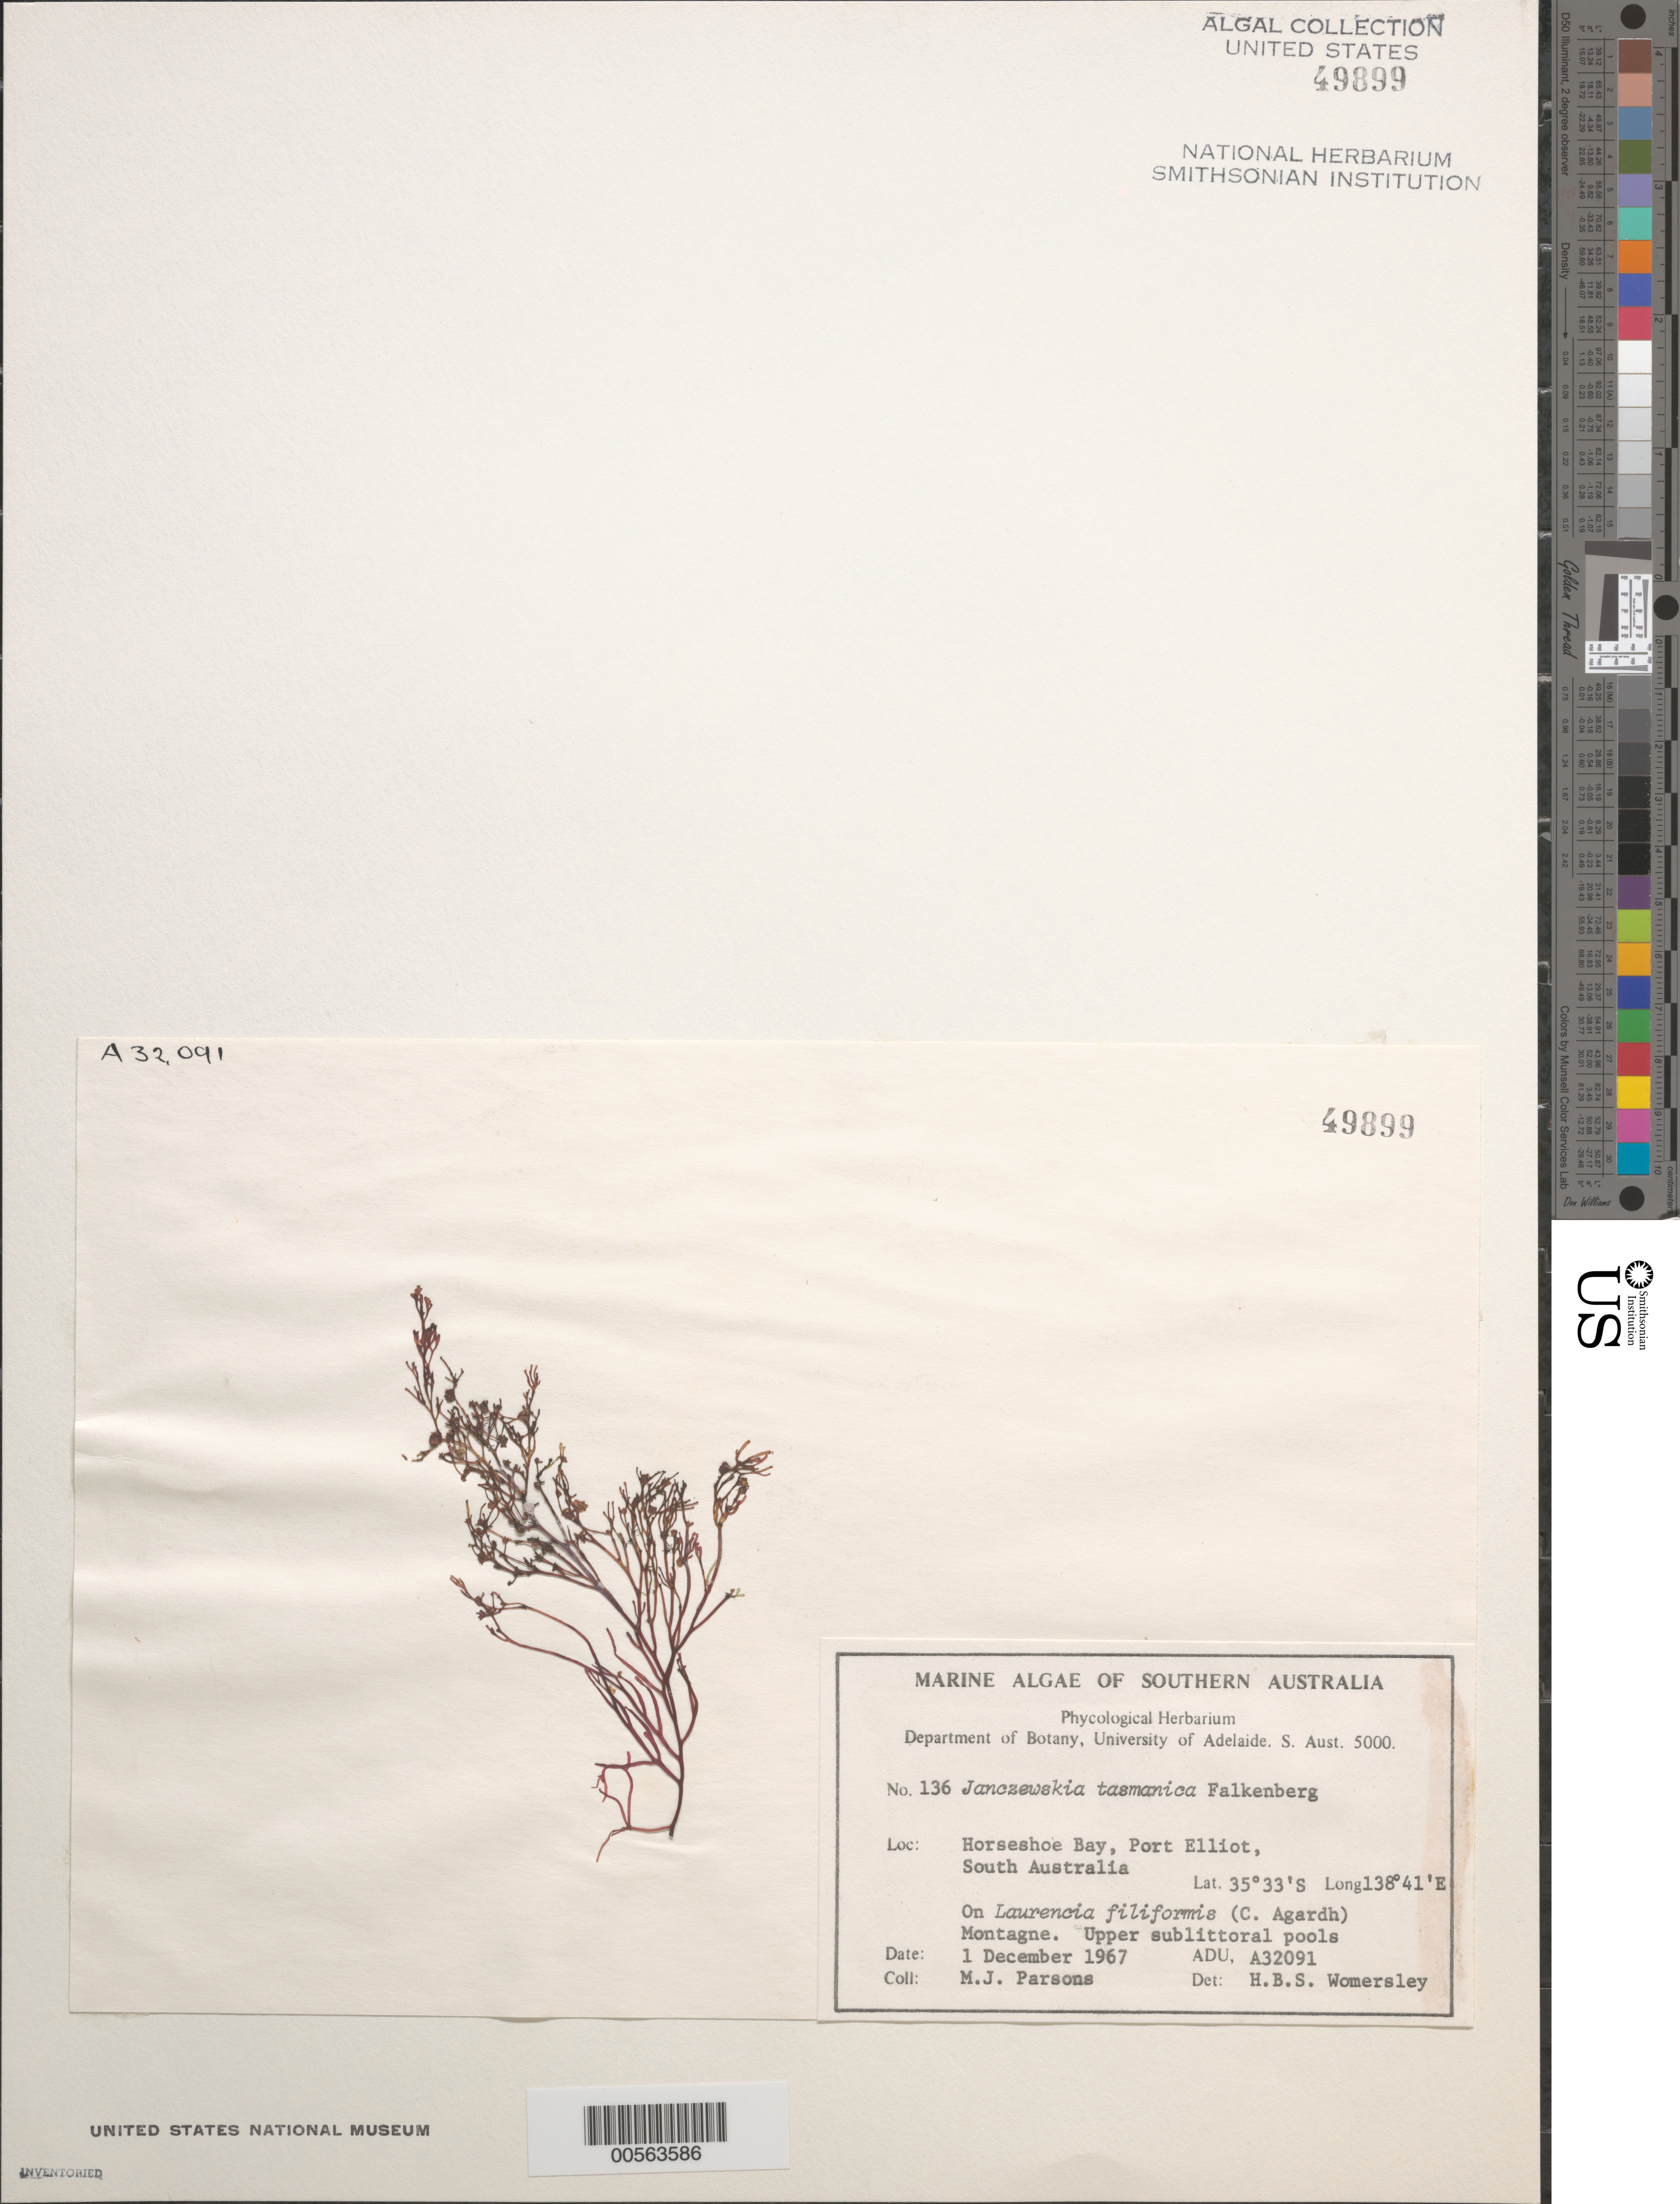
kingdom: Plantae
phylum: Rhodophyta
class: Florideophyceae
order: Ceramiales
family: Rhodomelaceae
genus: Janczewskia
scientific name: Janczewskia tasmanica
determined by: Womersley, H. B. S.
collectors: M. Parsons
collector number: ADU A32091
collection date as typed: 01 Dec 1967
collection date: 1967-12-01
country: Australia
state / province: South Australia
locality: Horseshoe Bay, Port Elliot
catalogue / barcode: US 49899